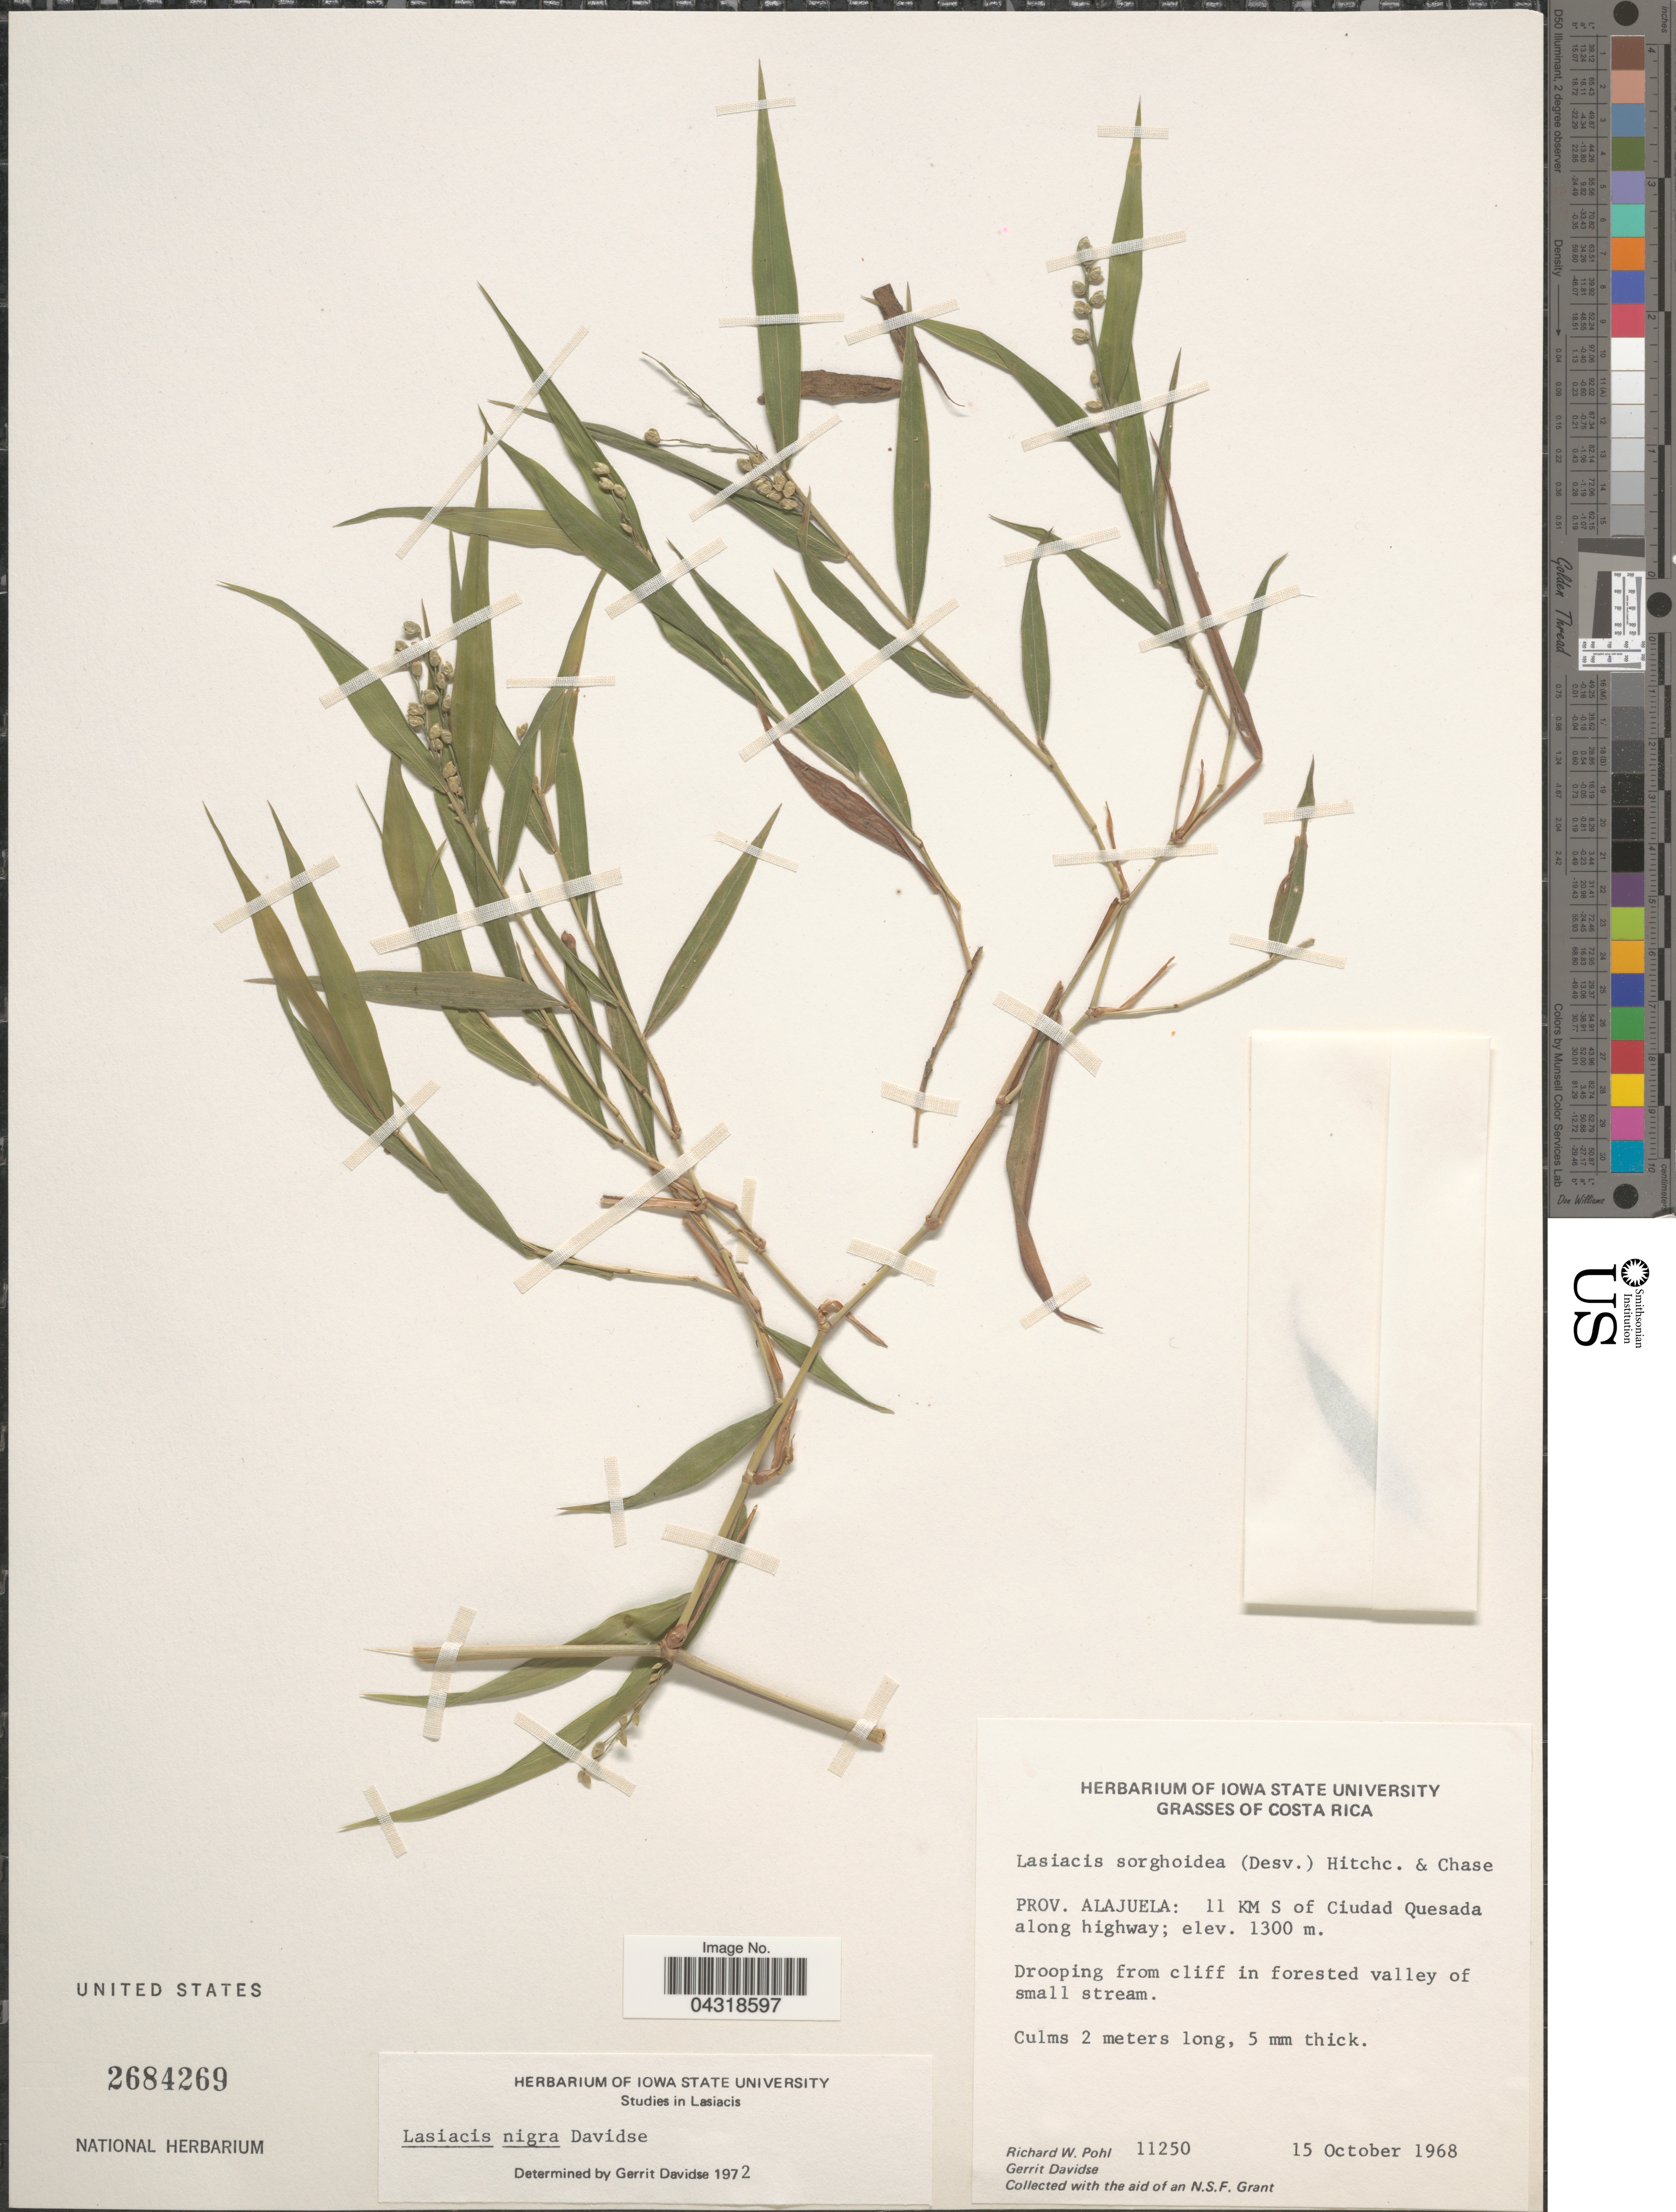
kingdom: Plantae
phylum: Tracheophyta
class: Liliopsida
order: Poales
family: Poaceae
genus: Lasiacis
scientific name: Lasiacis nigra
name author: Davidse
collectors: R. W. Pohl & G. Davidse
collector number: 11250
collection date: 1968-10-15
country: Costa Rica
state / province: Alajuela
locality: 11 KM S of Ciudad Quesada along highway.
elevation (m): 1300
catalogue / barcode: US 2684269